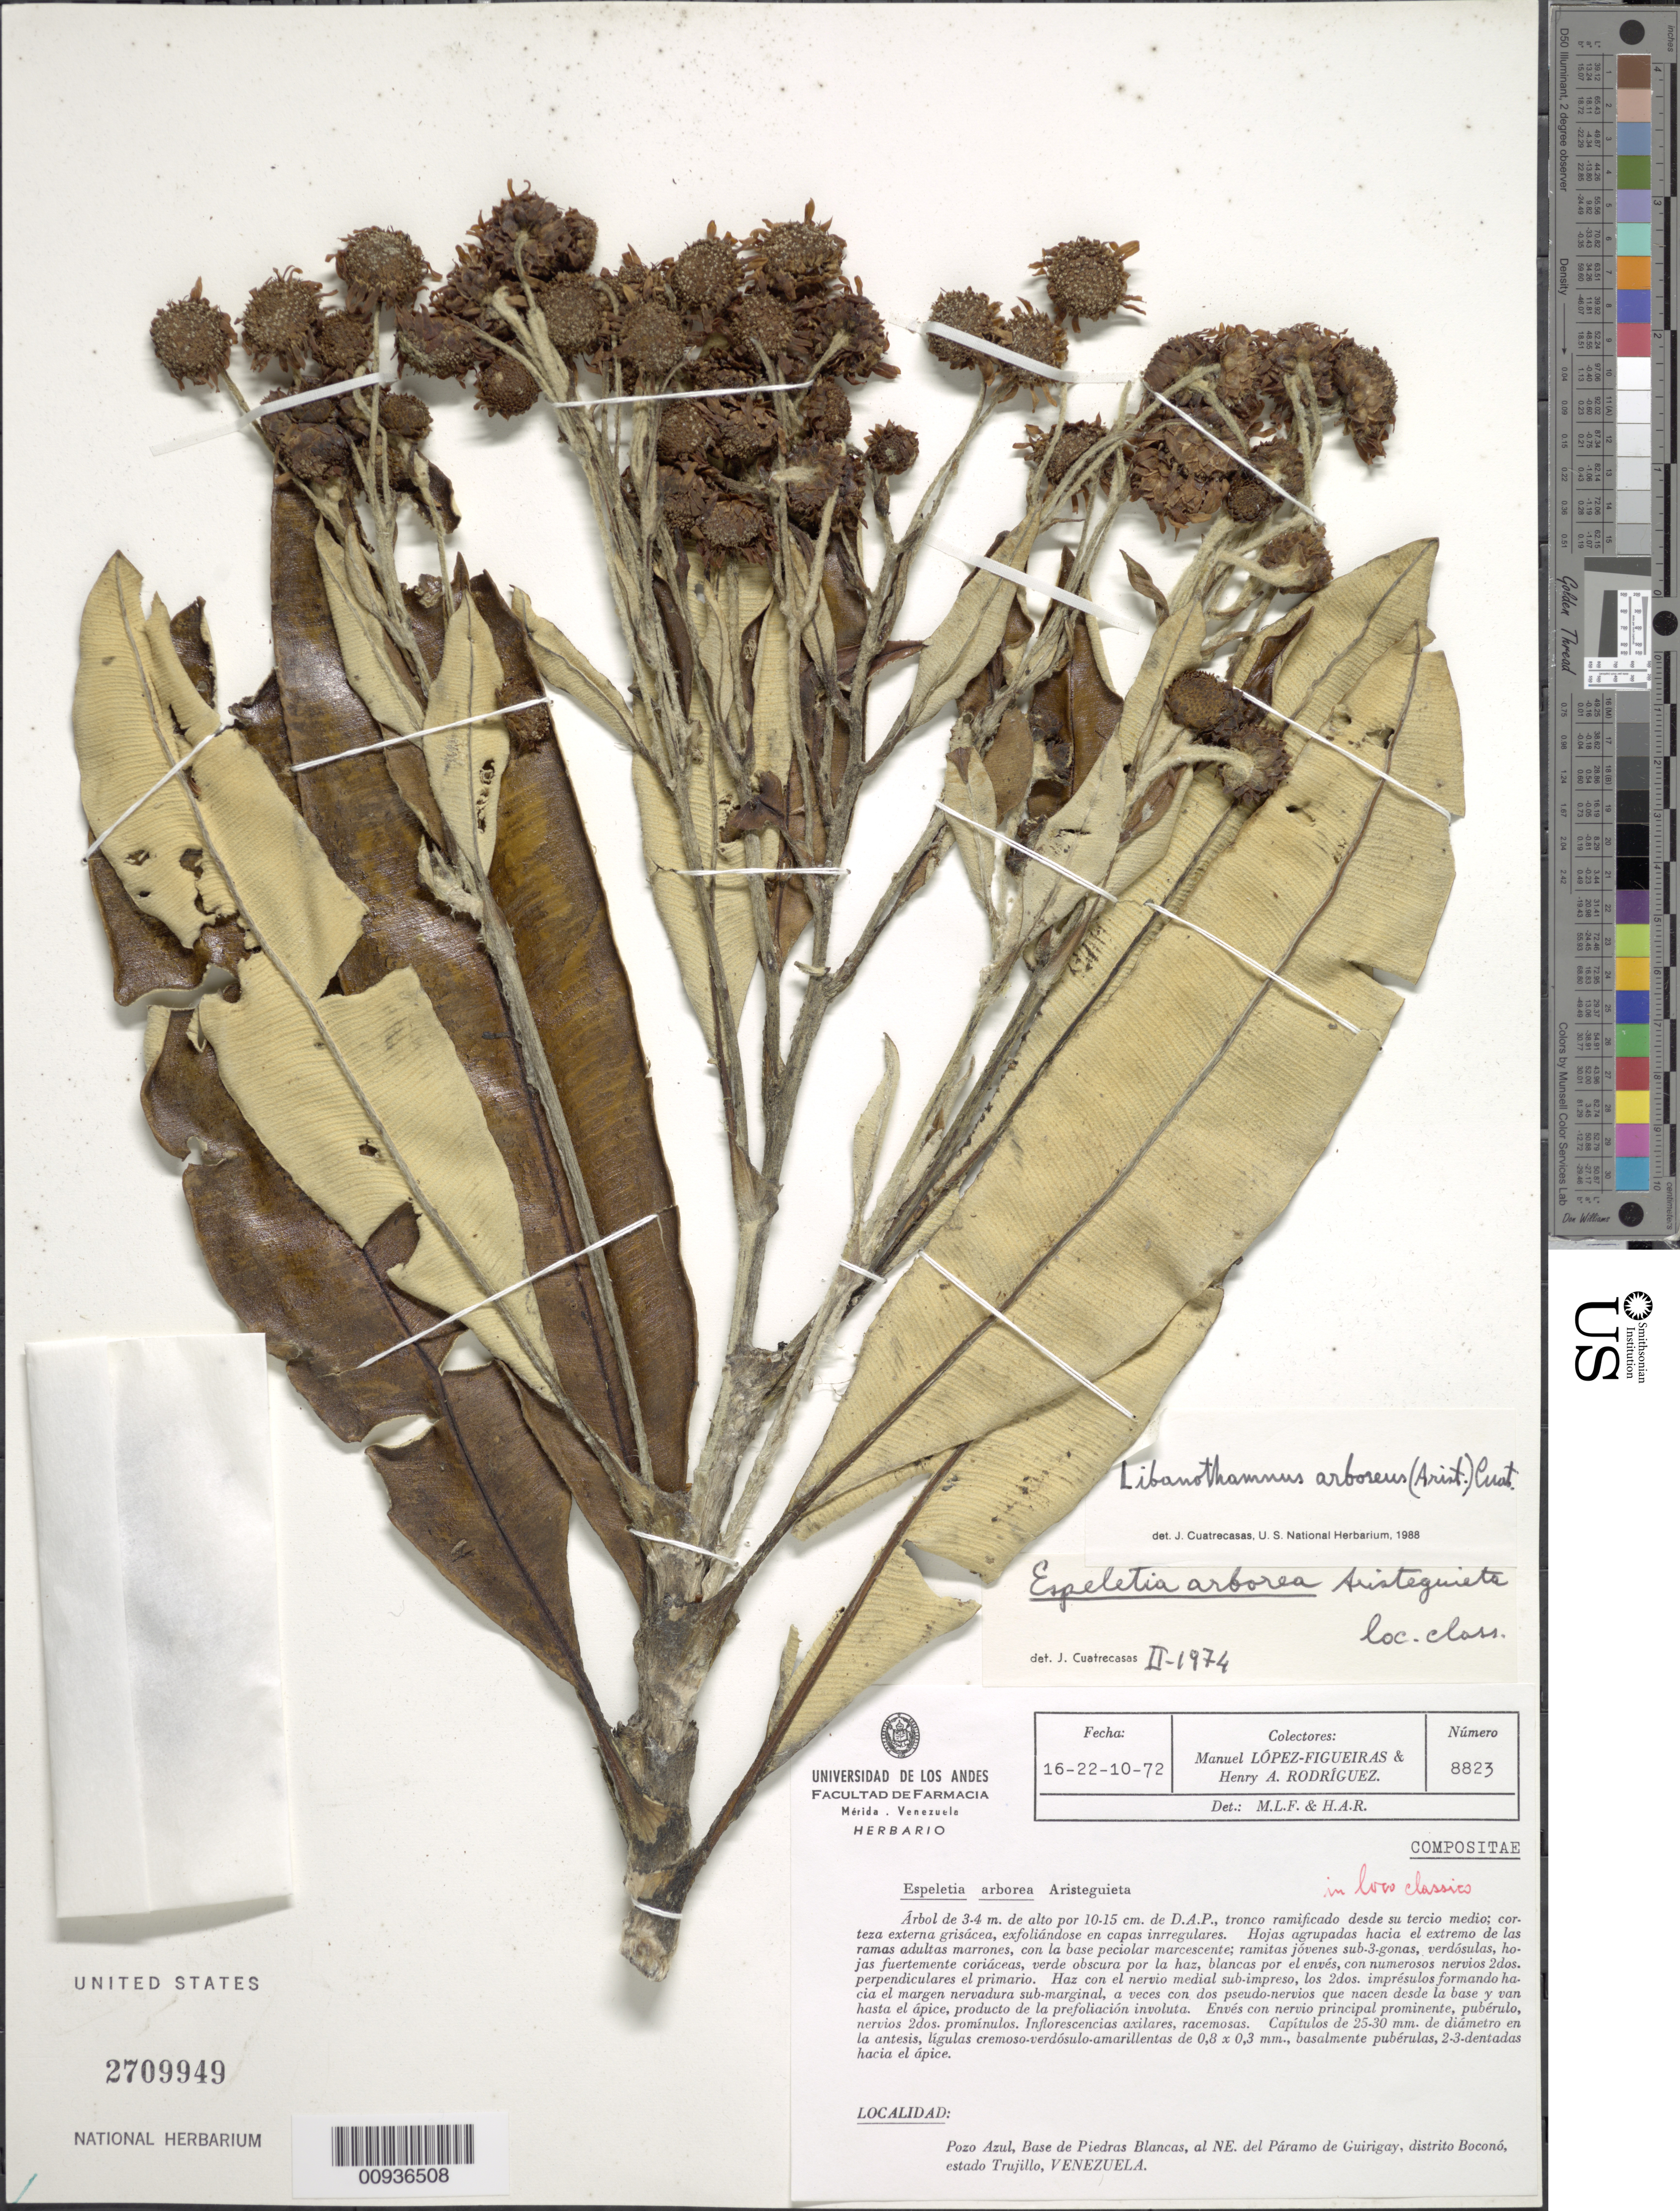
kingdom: Plantae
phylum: Tracheophyta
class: Magnoliopsida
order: Asterales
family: Asteraceae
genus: Libanothamnus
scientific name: Libanothamnus arboreus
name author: (Aristeg.) Cuatrec.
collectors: M. López Figueiras & H. A. Rodriguez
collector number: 8823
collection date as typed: Transcribed d/m/y: 16/10/72 to 22/10/72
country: Venezuela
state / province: Trujillo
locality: Pozo Azul, Base de Piedras Blancas, al NE del Paramo de Guirigay, distrito Bocono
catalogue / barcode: US 2709949